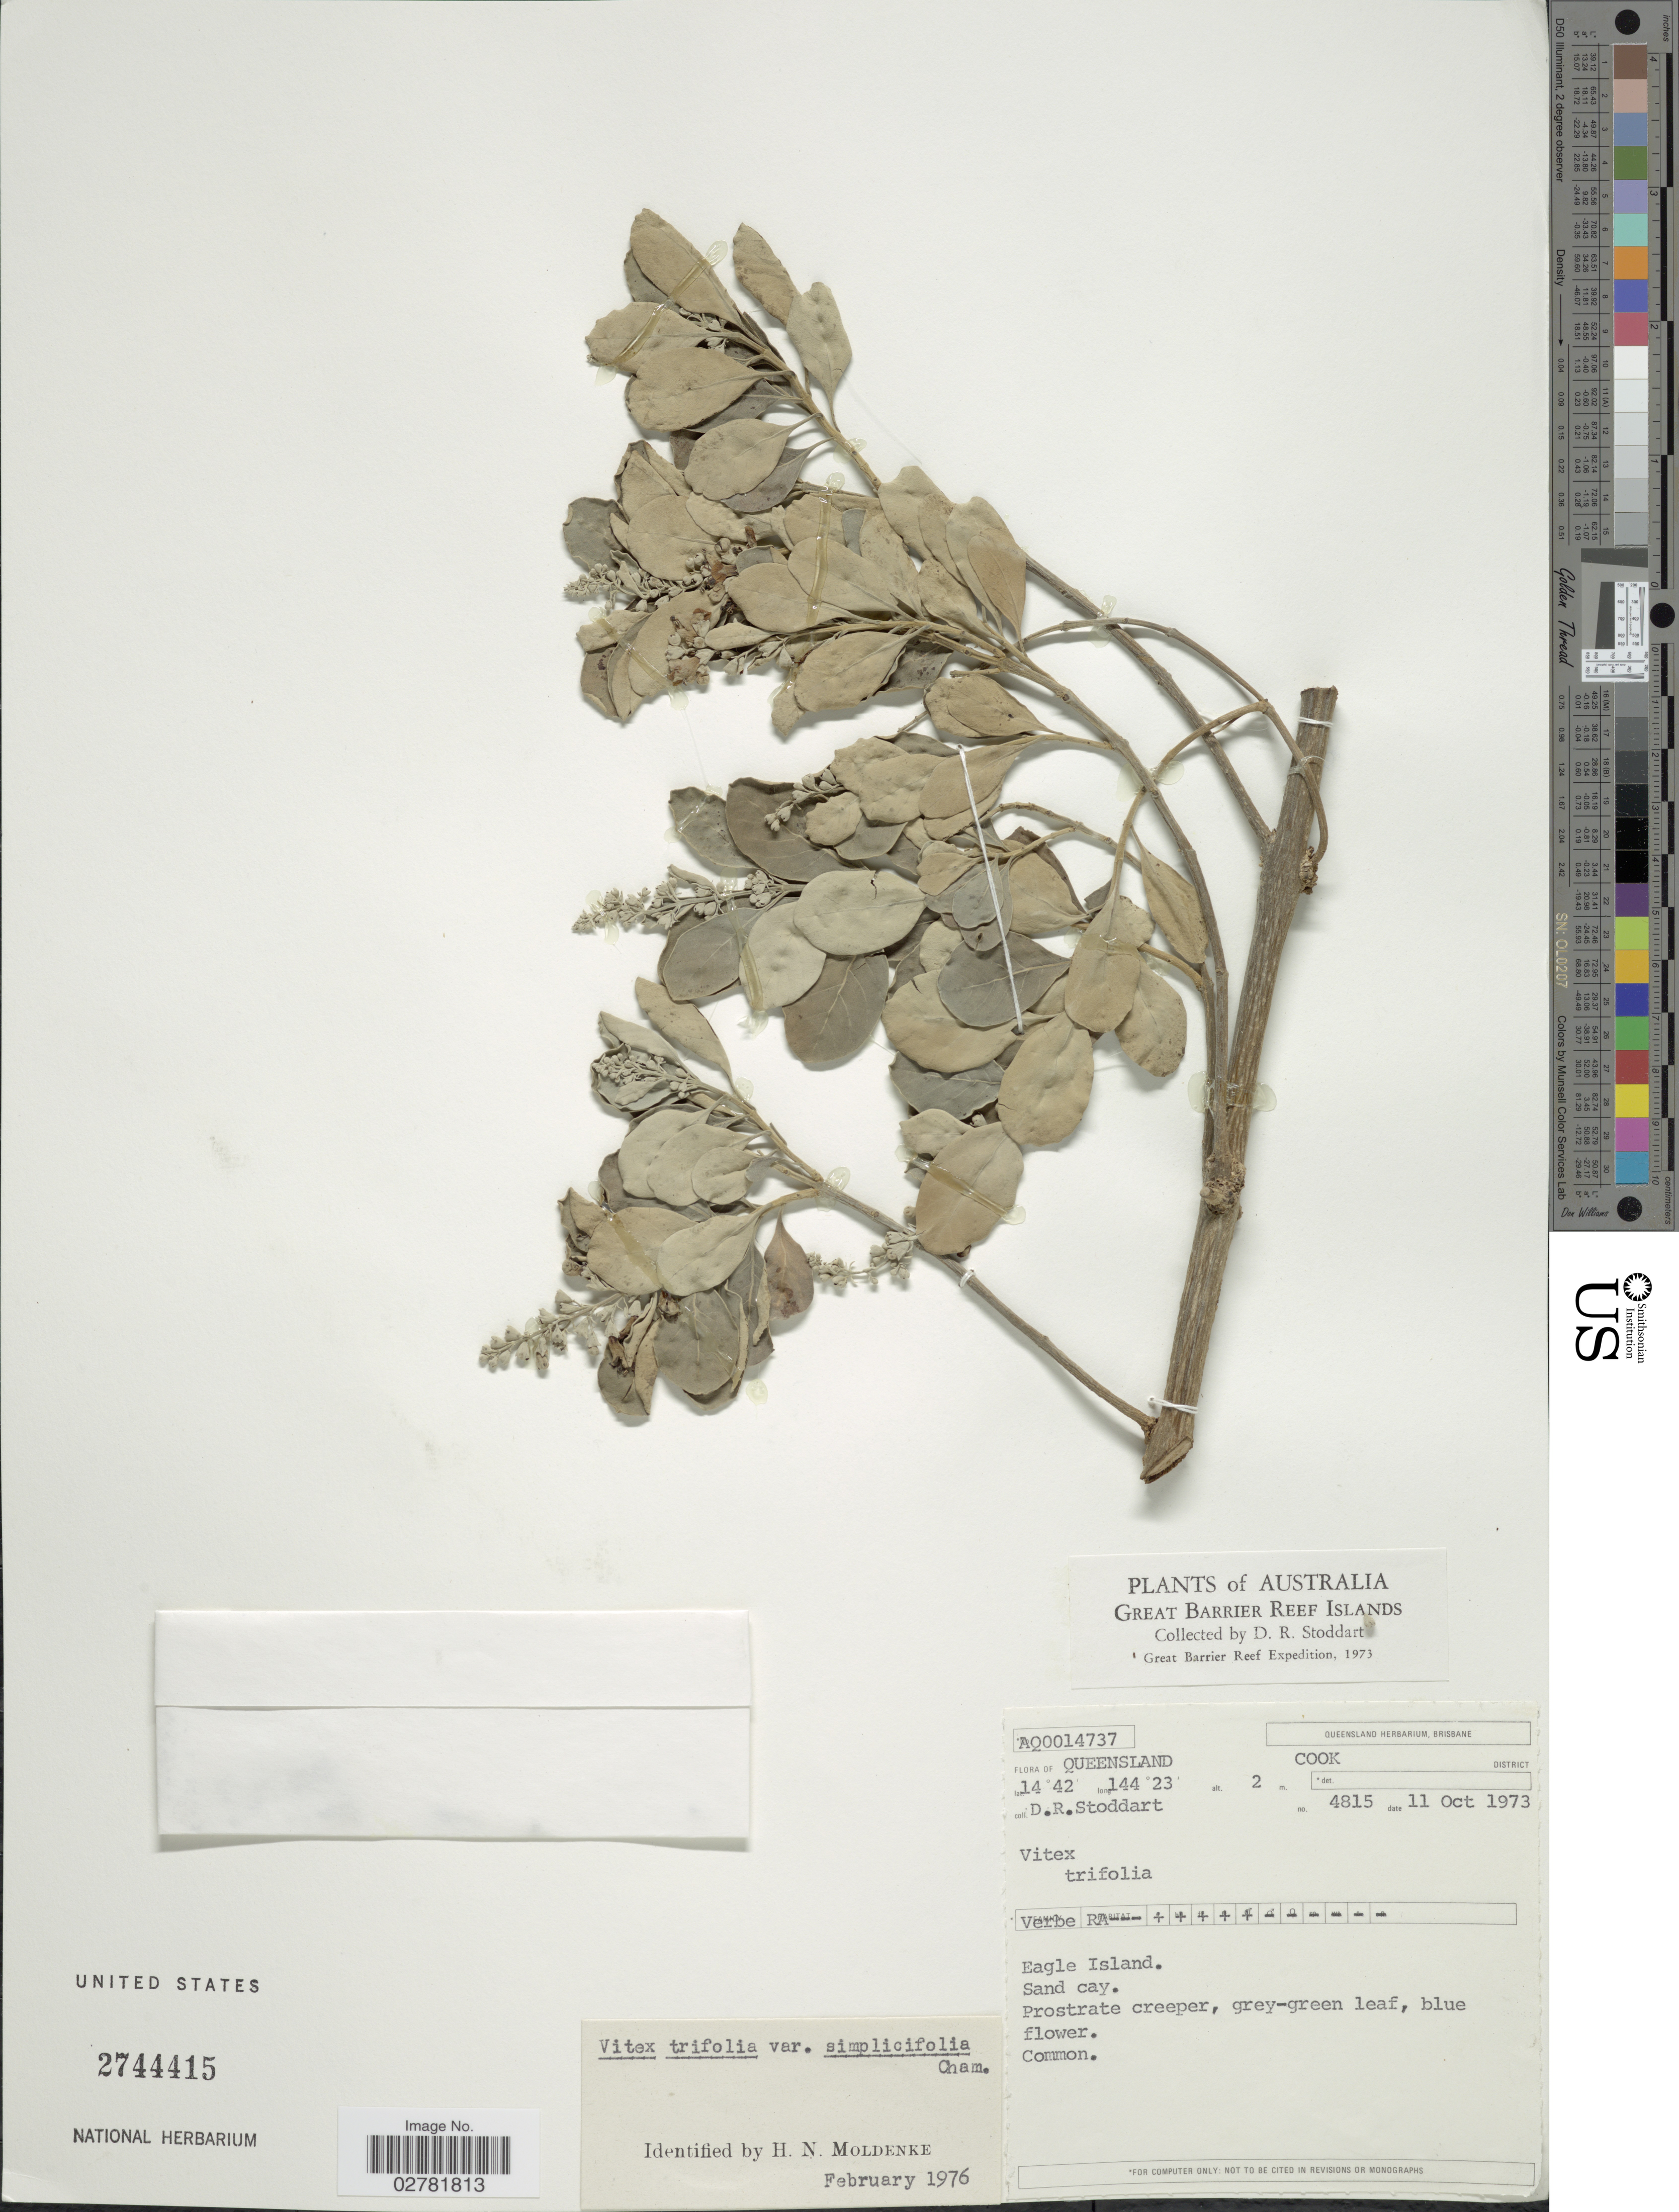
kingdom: Plantae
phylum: Tracheophyta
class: Magnoliopsida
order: Lamiales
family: Lamiaceae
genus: Vitex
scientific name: Vitex ovata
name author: Thunb.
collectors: D. R. Stoddart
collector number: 4815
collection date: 1973-10-11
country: Australia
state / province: Queensland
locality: Great Barrier Reef Islands. Cook District. Eagle Island.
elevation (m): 2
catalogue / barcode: US 2744415